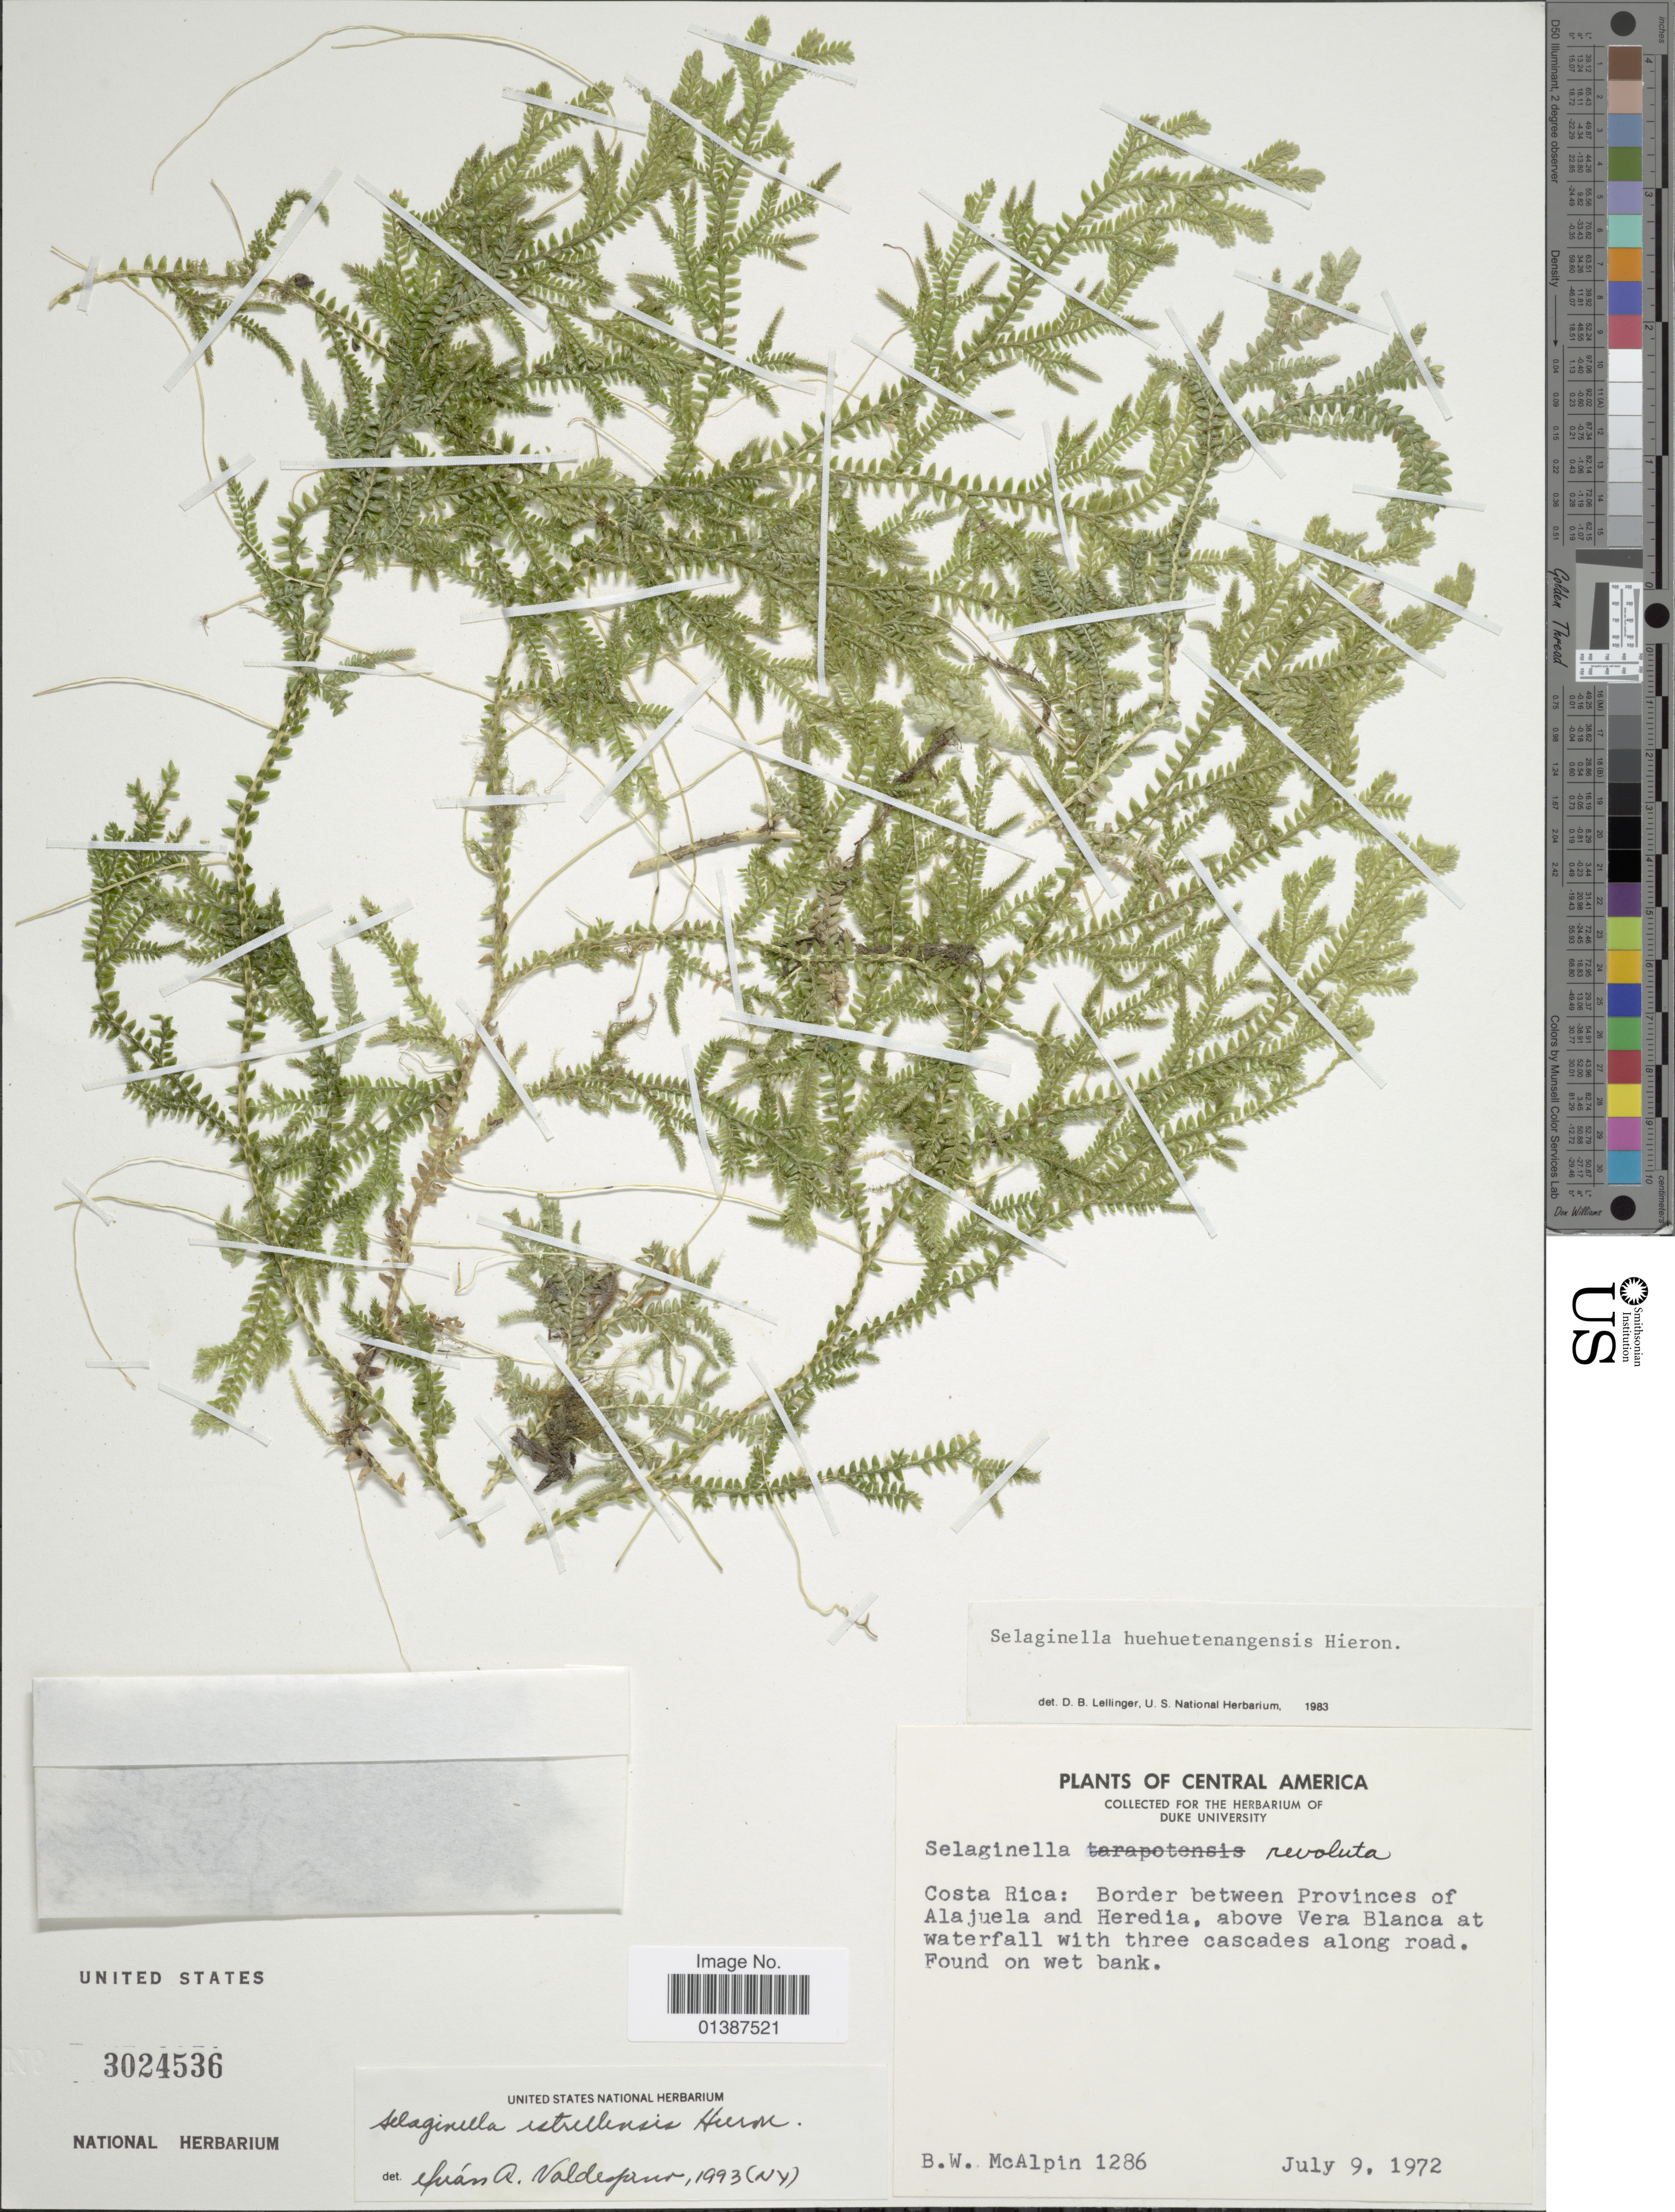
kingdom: Plantae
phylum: Tracheophyta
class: Lycopodiopsida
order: Selaginellales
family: Selaginellaceae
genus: Selaginella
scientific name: Selaginella estrellensis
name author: Hieron.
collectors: B. W. McAlpin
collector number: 1286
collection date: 1972-07-09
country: Costa Rica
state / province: Alajuela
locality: Border between Province of Alajuela and Heredia, above Vera Blanca at waterfall with three cascades along road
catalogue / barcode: US 3024536